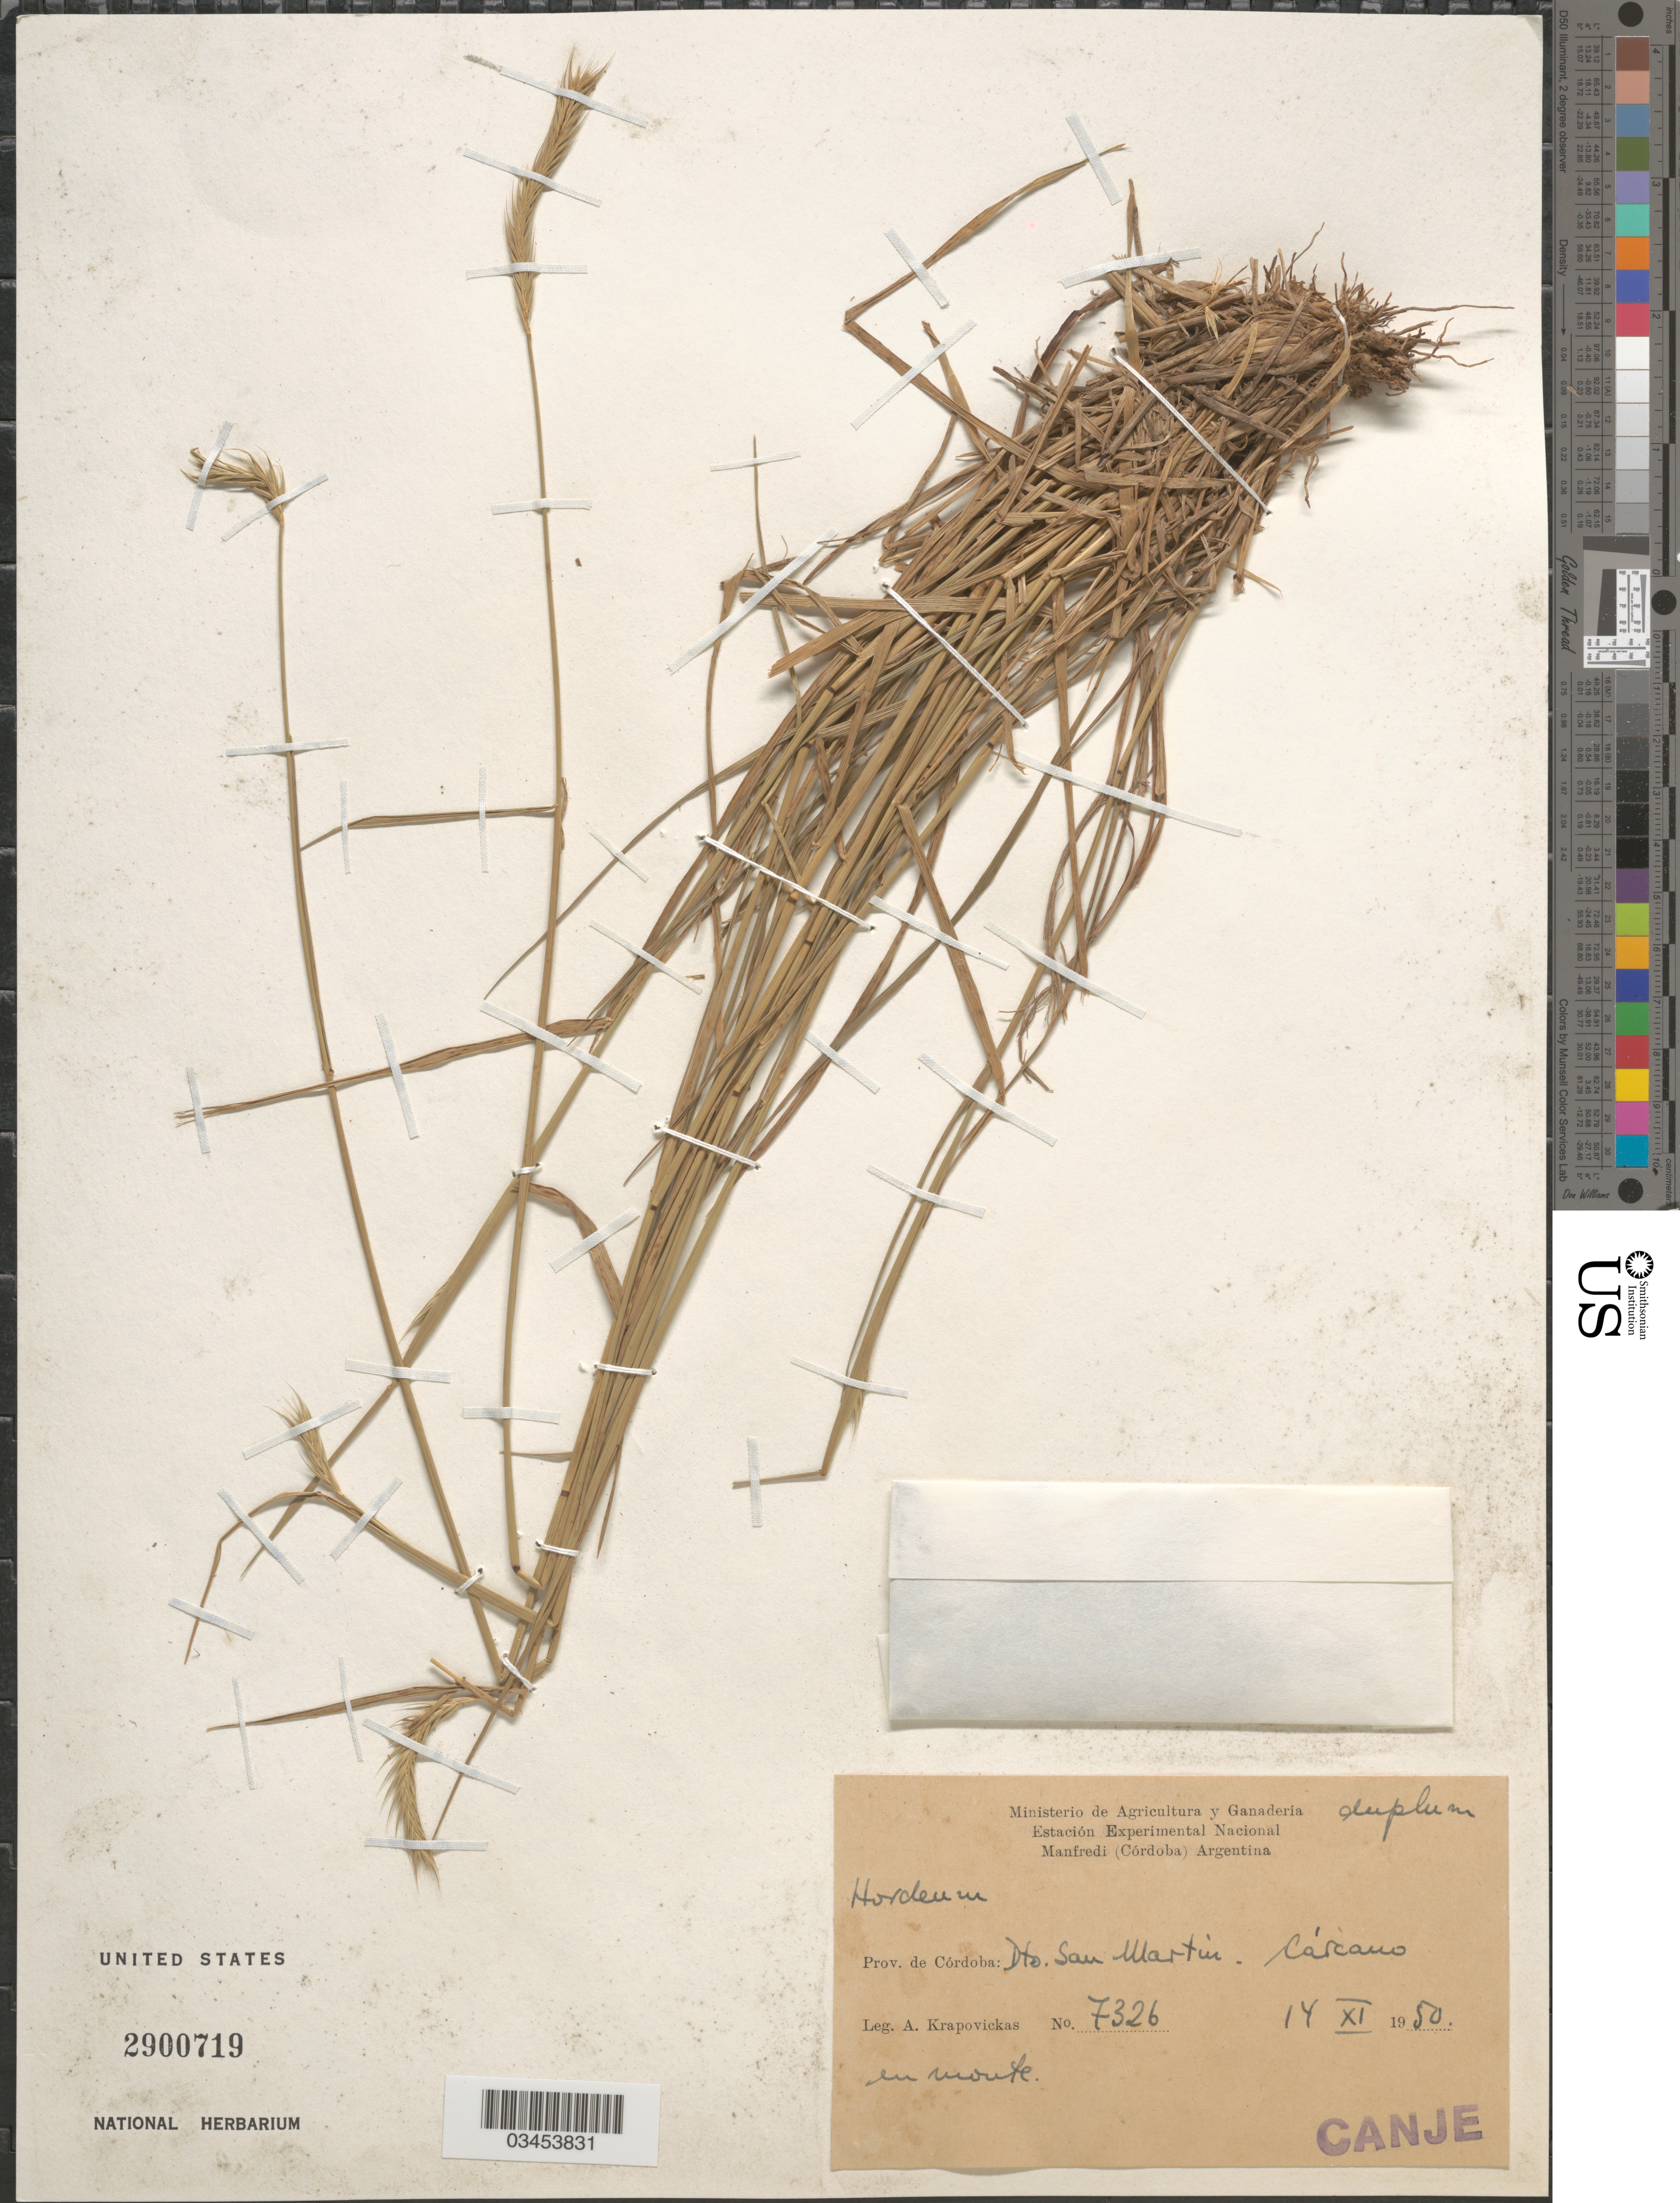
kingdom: Plantae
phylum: Tracheophyta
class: Liliopsida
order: Poales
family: Poaceae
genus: Hordeum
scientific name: Hordeum sp.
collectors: A. Krapovickas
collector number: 7326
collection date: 1950-11-14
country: Argentina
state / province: Cordoba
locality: Dto. San Martin-Cárcano. En monte Canje.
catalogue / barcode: US 2900719